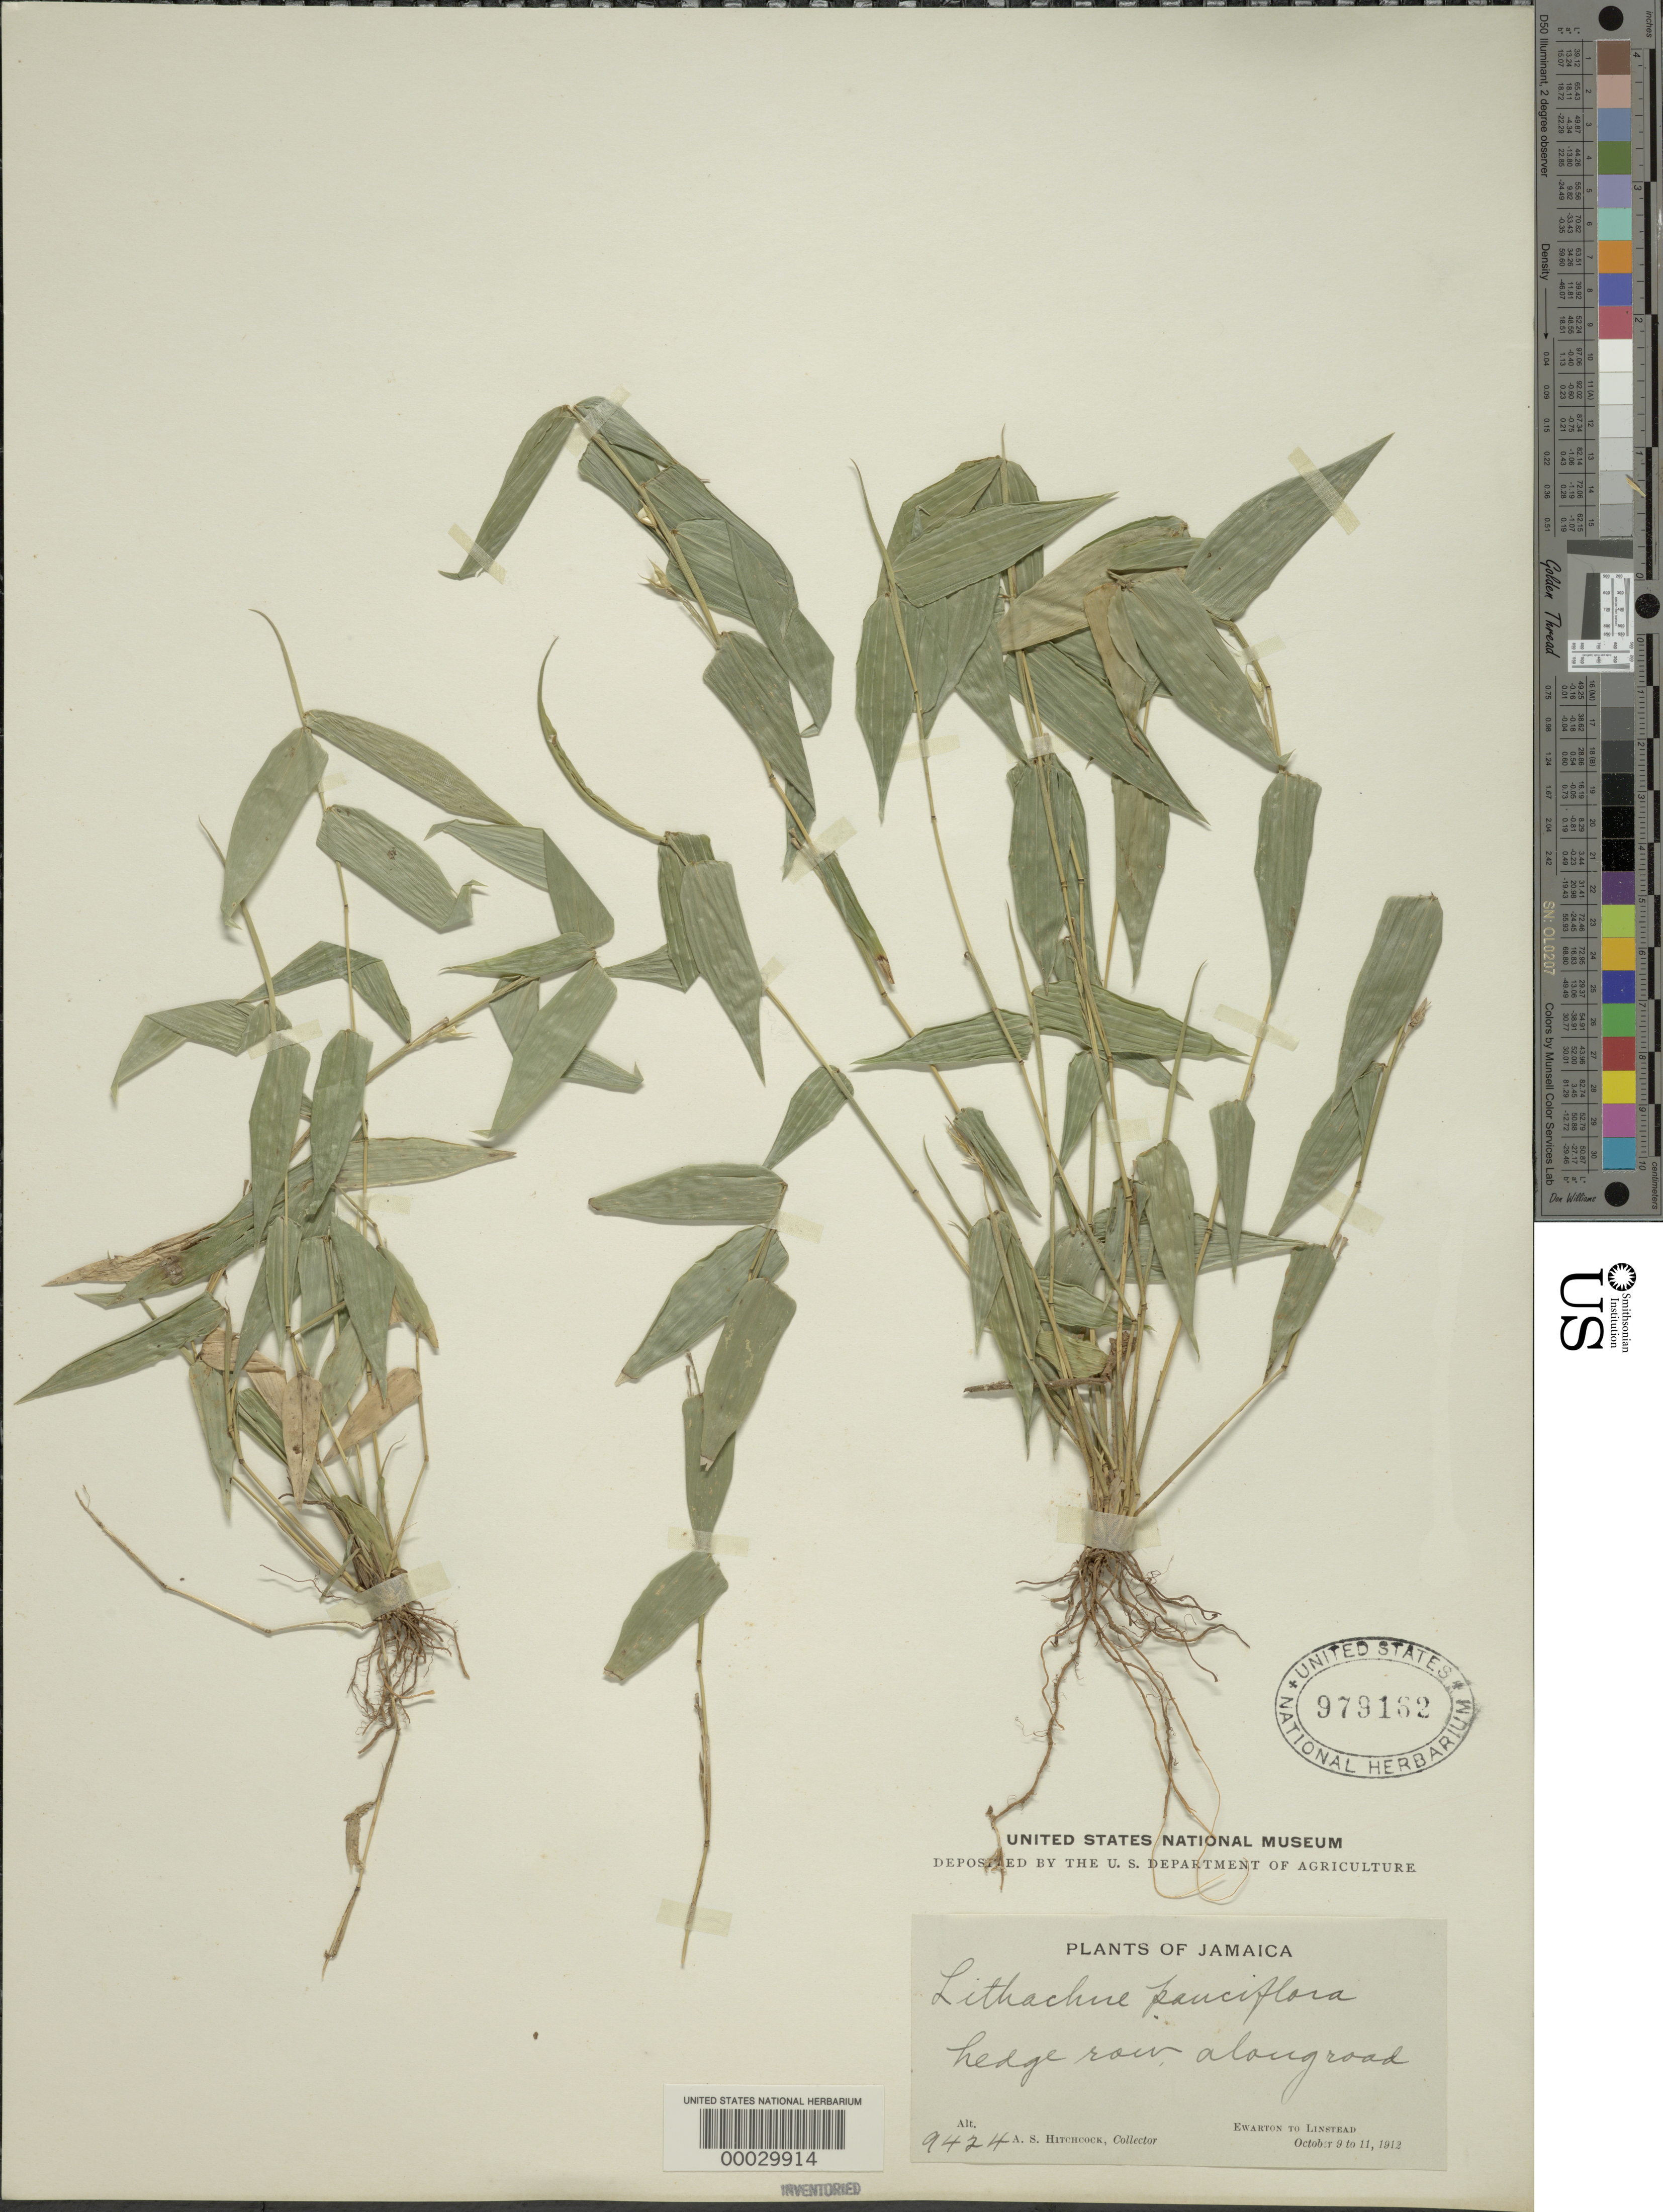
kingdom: Plantae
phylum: Tracheophyta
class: Liliopsida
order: Poales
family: Poaceae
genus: Lithachne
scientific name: Lithachne pauciflora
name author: (Sw.) P. Beauv.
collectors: A. S. Hitchcock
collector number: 9424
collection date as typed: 09 Oct 1912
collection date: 1912-10-09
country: Jamaica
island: Greater Antilles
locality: Ewarton, linstead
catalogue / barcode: US 979162